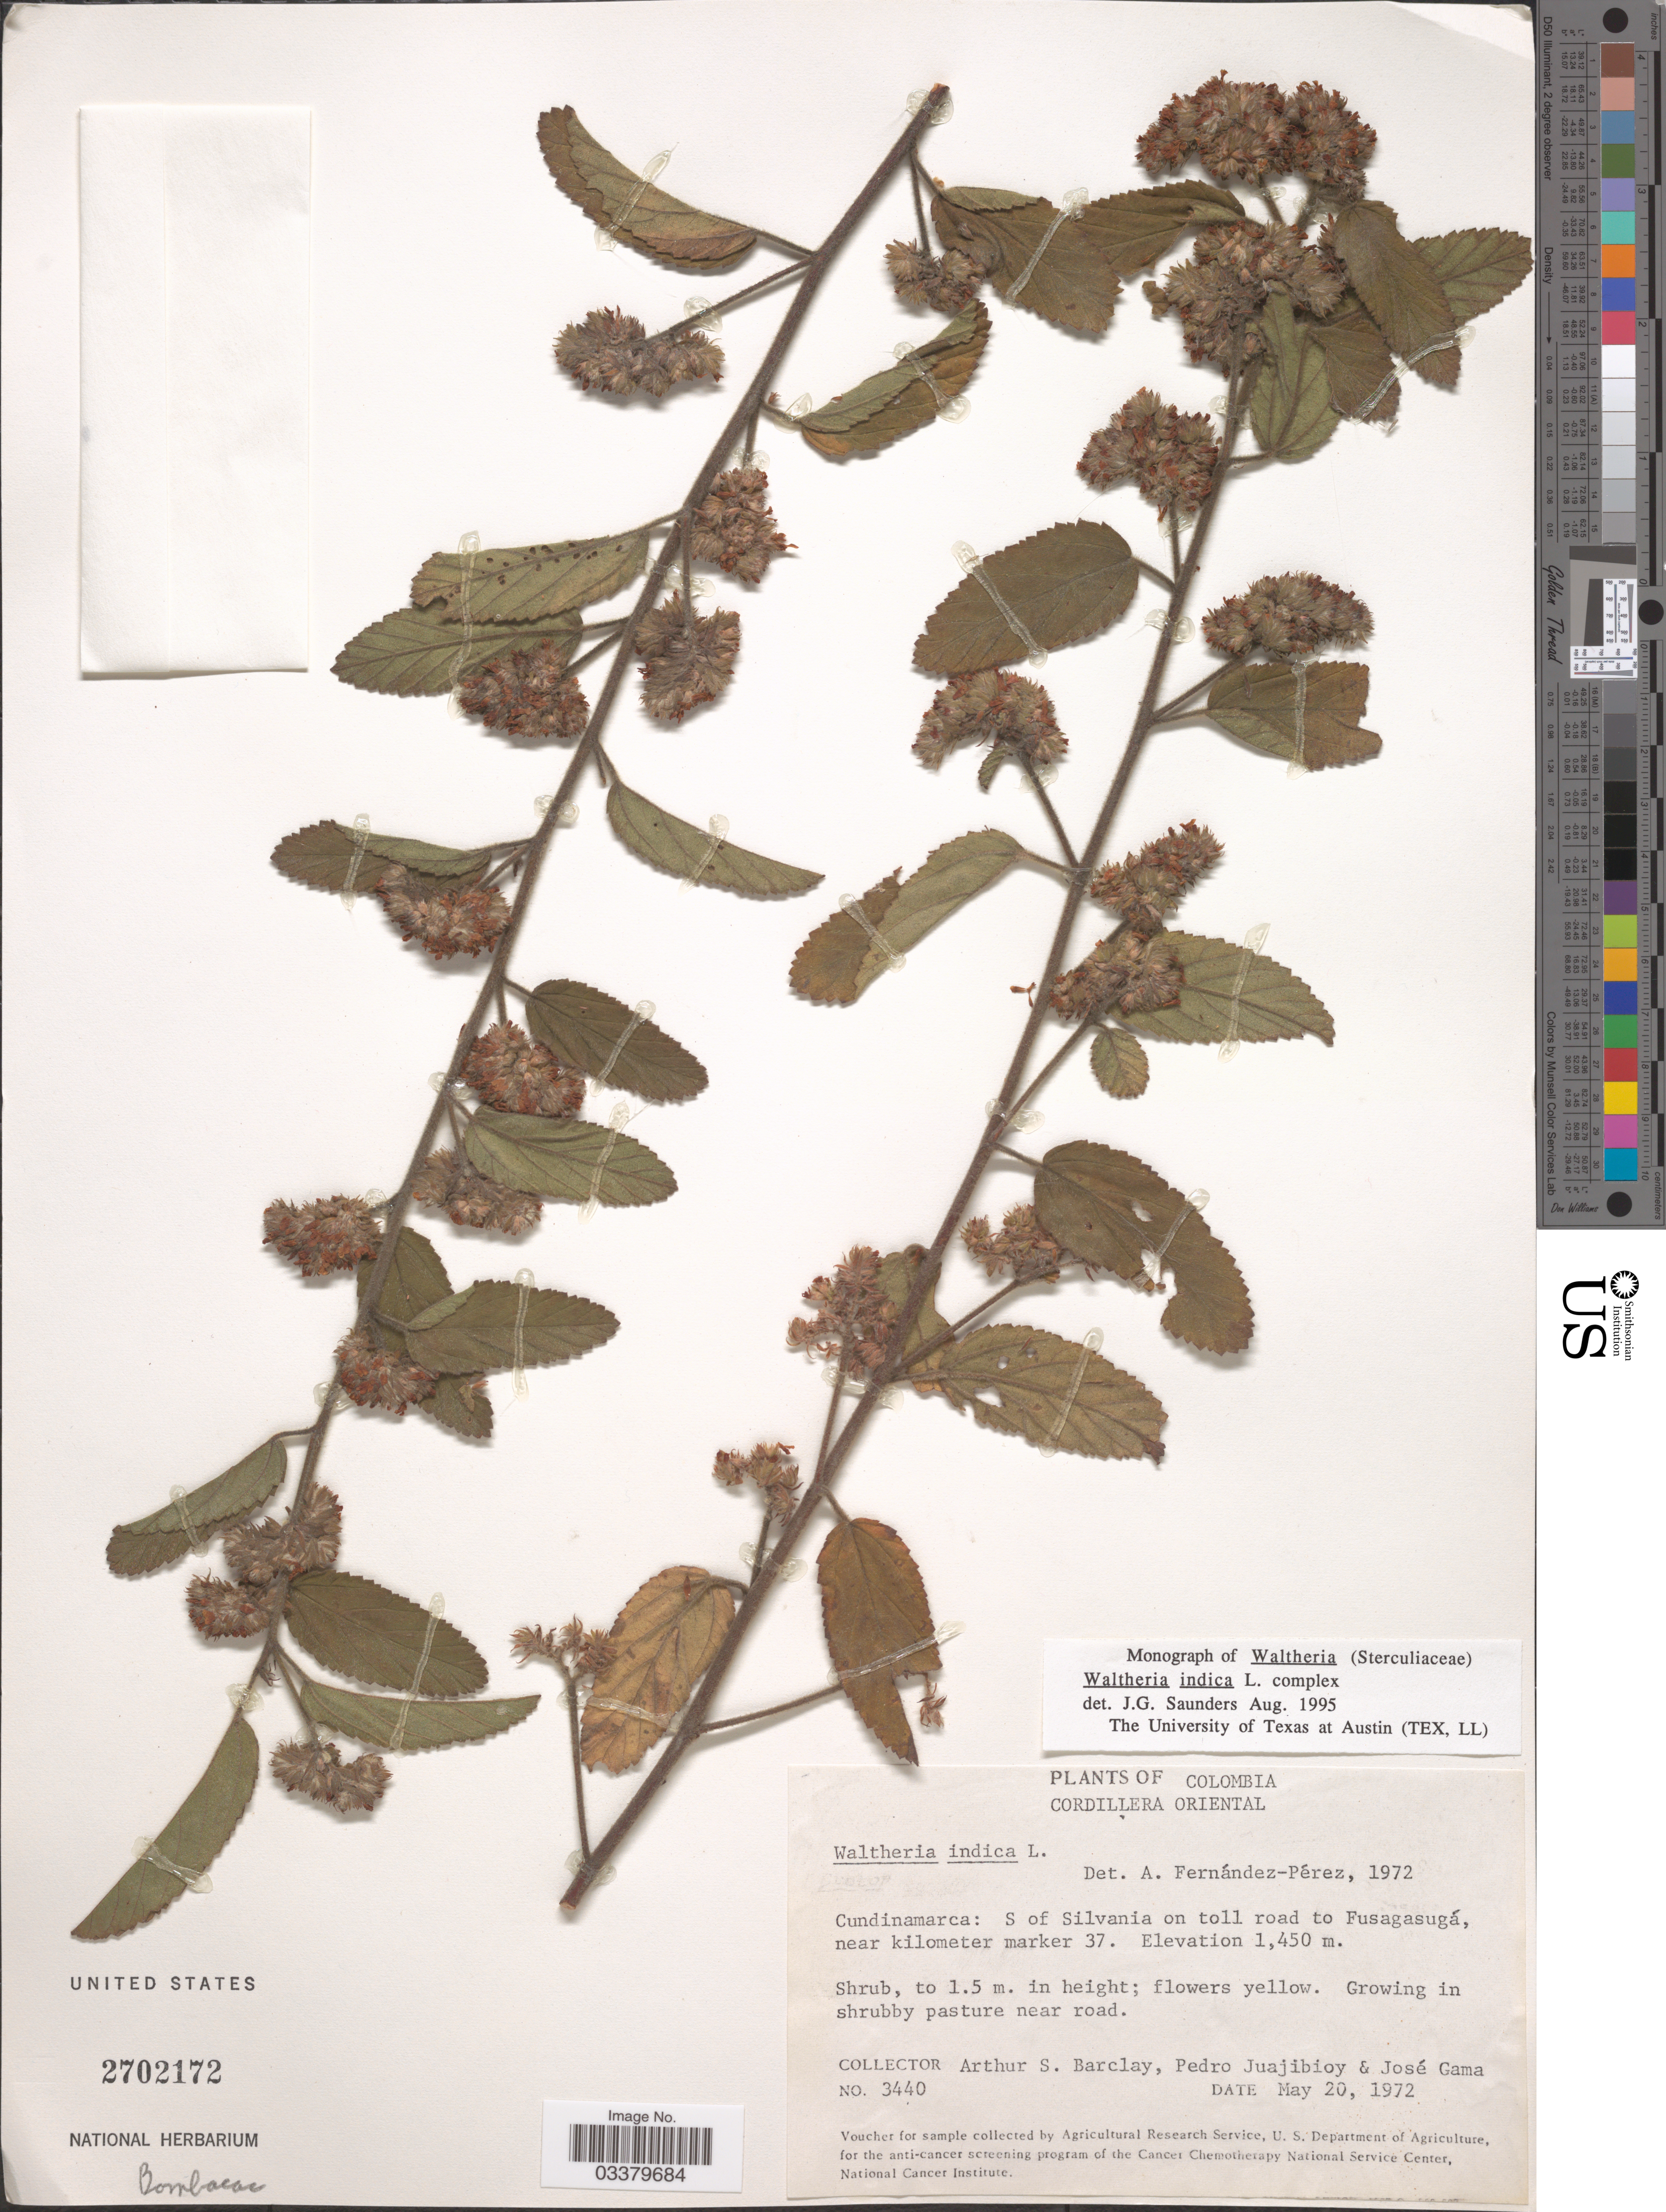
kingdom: Plantae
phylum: Tracheophyta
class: Magnoliopsida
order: Malvales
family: Malvaceae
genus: Waltheria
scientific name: Waltheria indica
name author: L.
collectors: A. S. Barclay, P. Juajibioy & J. Gama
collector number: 3440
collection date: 1972-05-20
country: Colombia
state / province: Cundinamarca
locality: Cordillera Oriental. S of Silvania on toll road to Fusagasugá, near kilometer marker 37.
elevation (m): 1450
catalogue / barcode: US 2702172